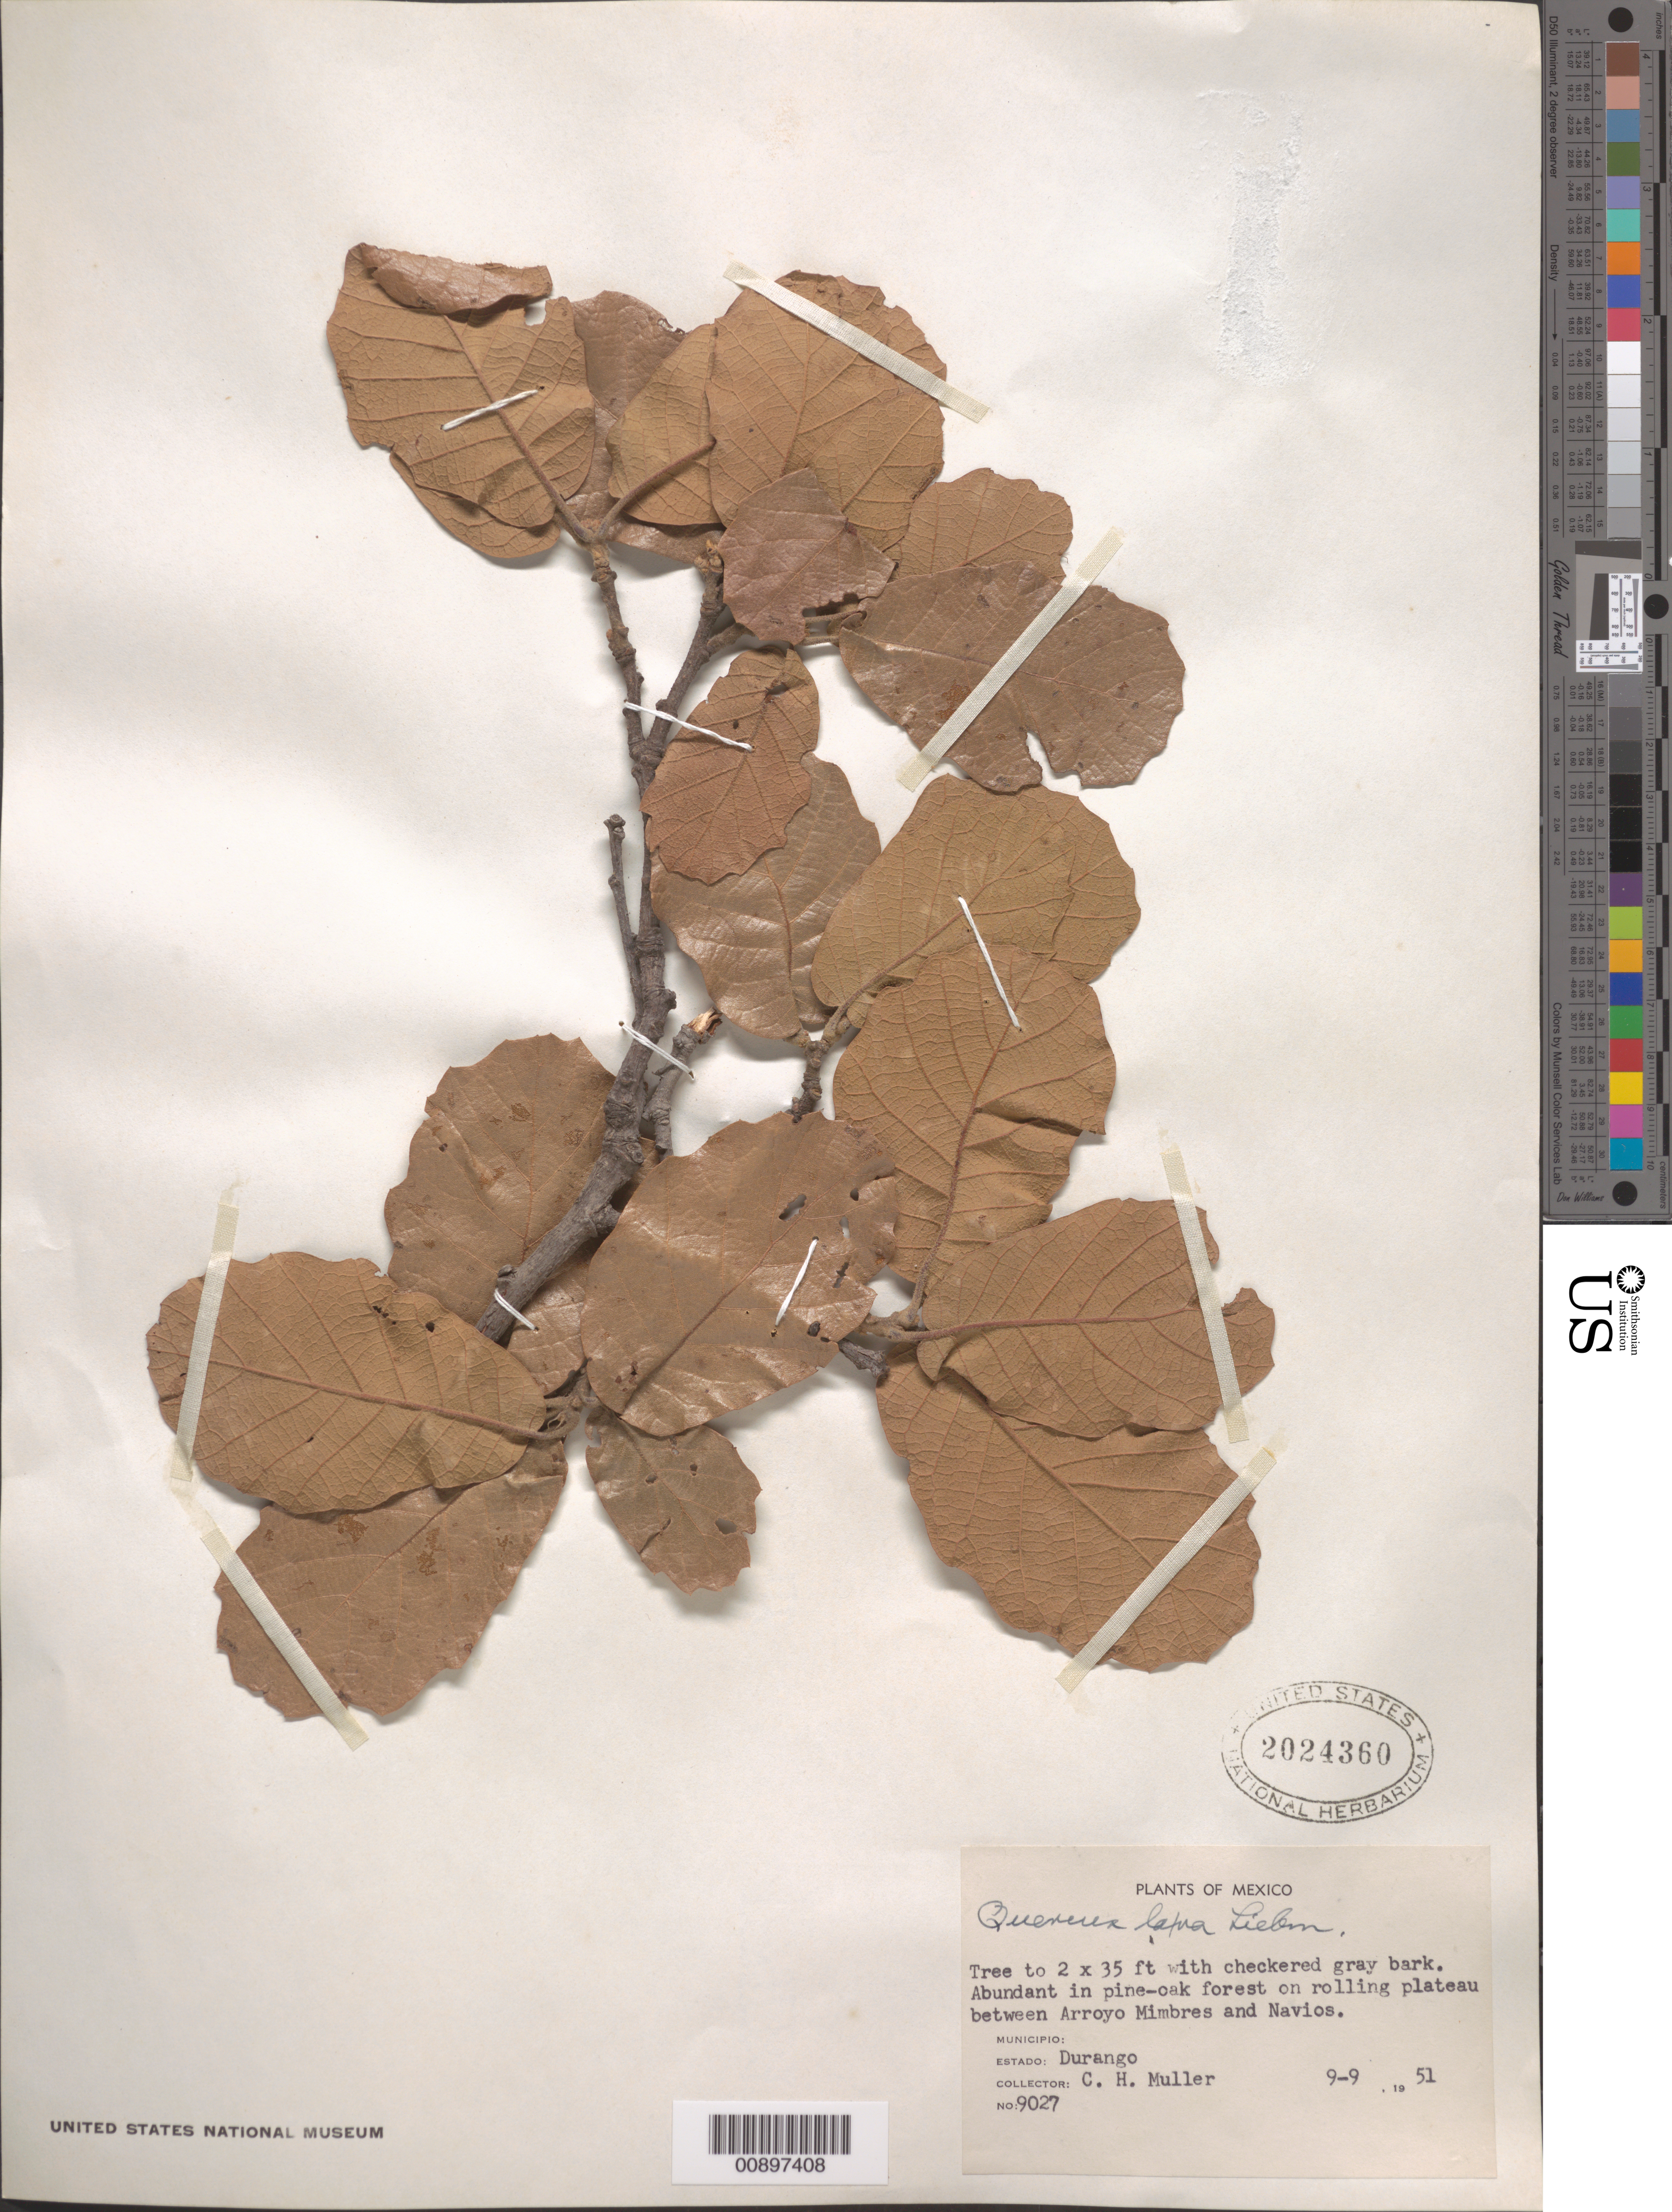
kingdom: Plantae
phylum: Tracheophyta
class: Magnoliopsida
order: Fagales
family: Fagaceae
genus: Quercus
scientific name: Quercus laxa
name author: Liebm.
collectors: C. H. Muller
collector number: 9027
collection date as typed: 09 Sep 1951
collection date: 1951-09-09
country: Mexico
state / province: Durango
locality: Between Arroyo Mimbres and Navios.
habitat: Abundant in pine-oak forest on rolling plateau.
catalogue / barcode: US 2024360